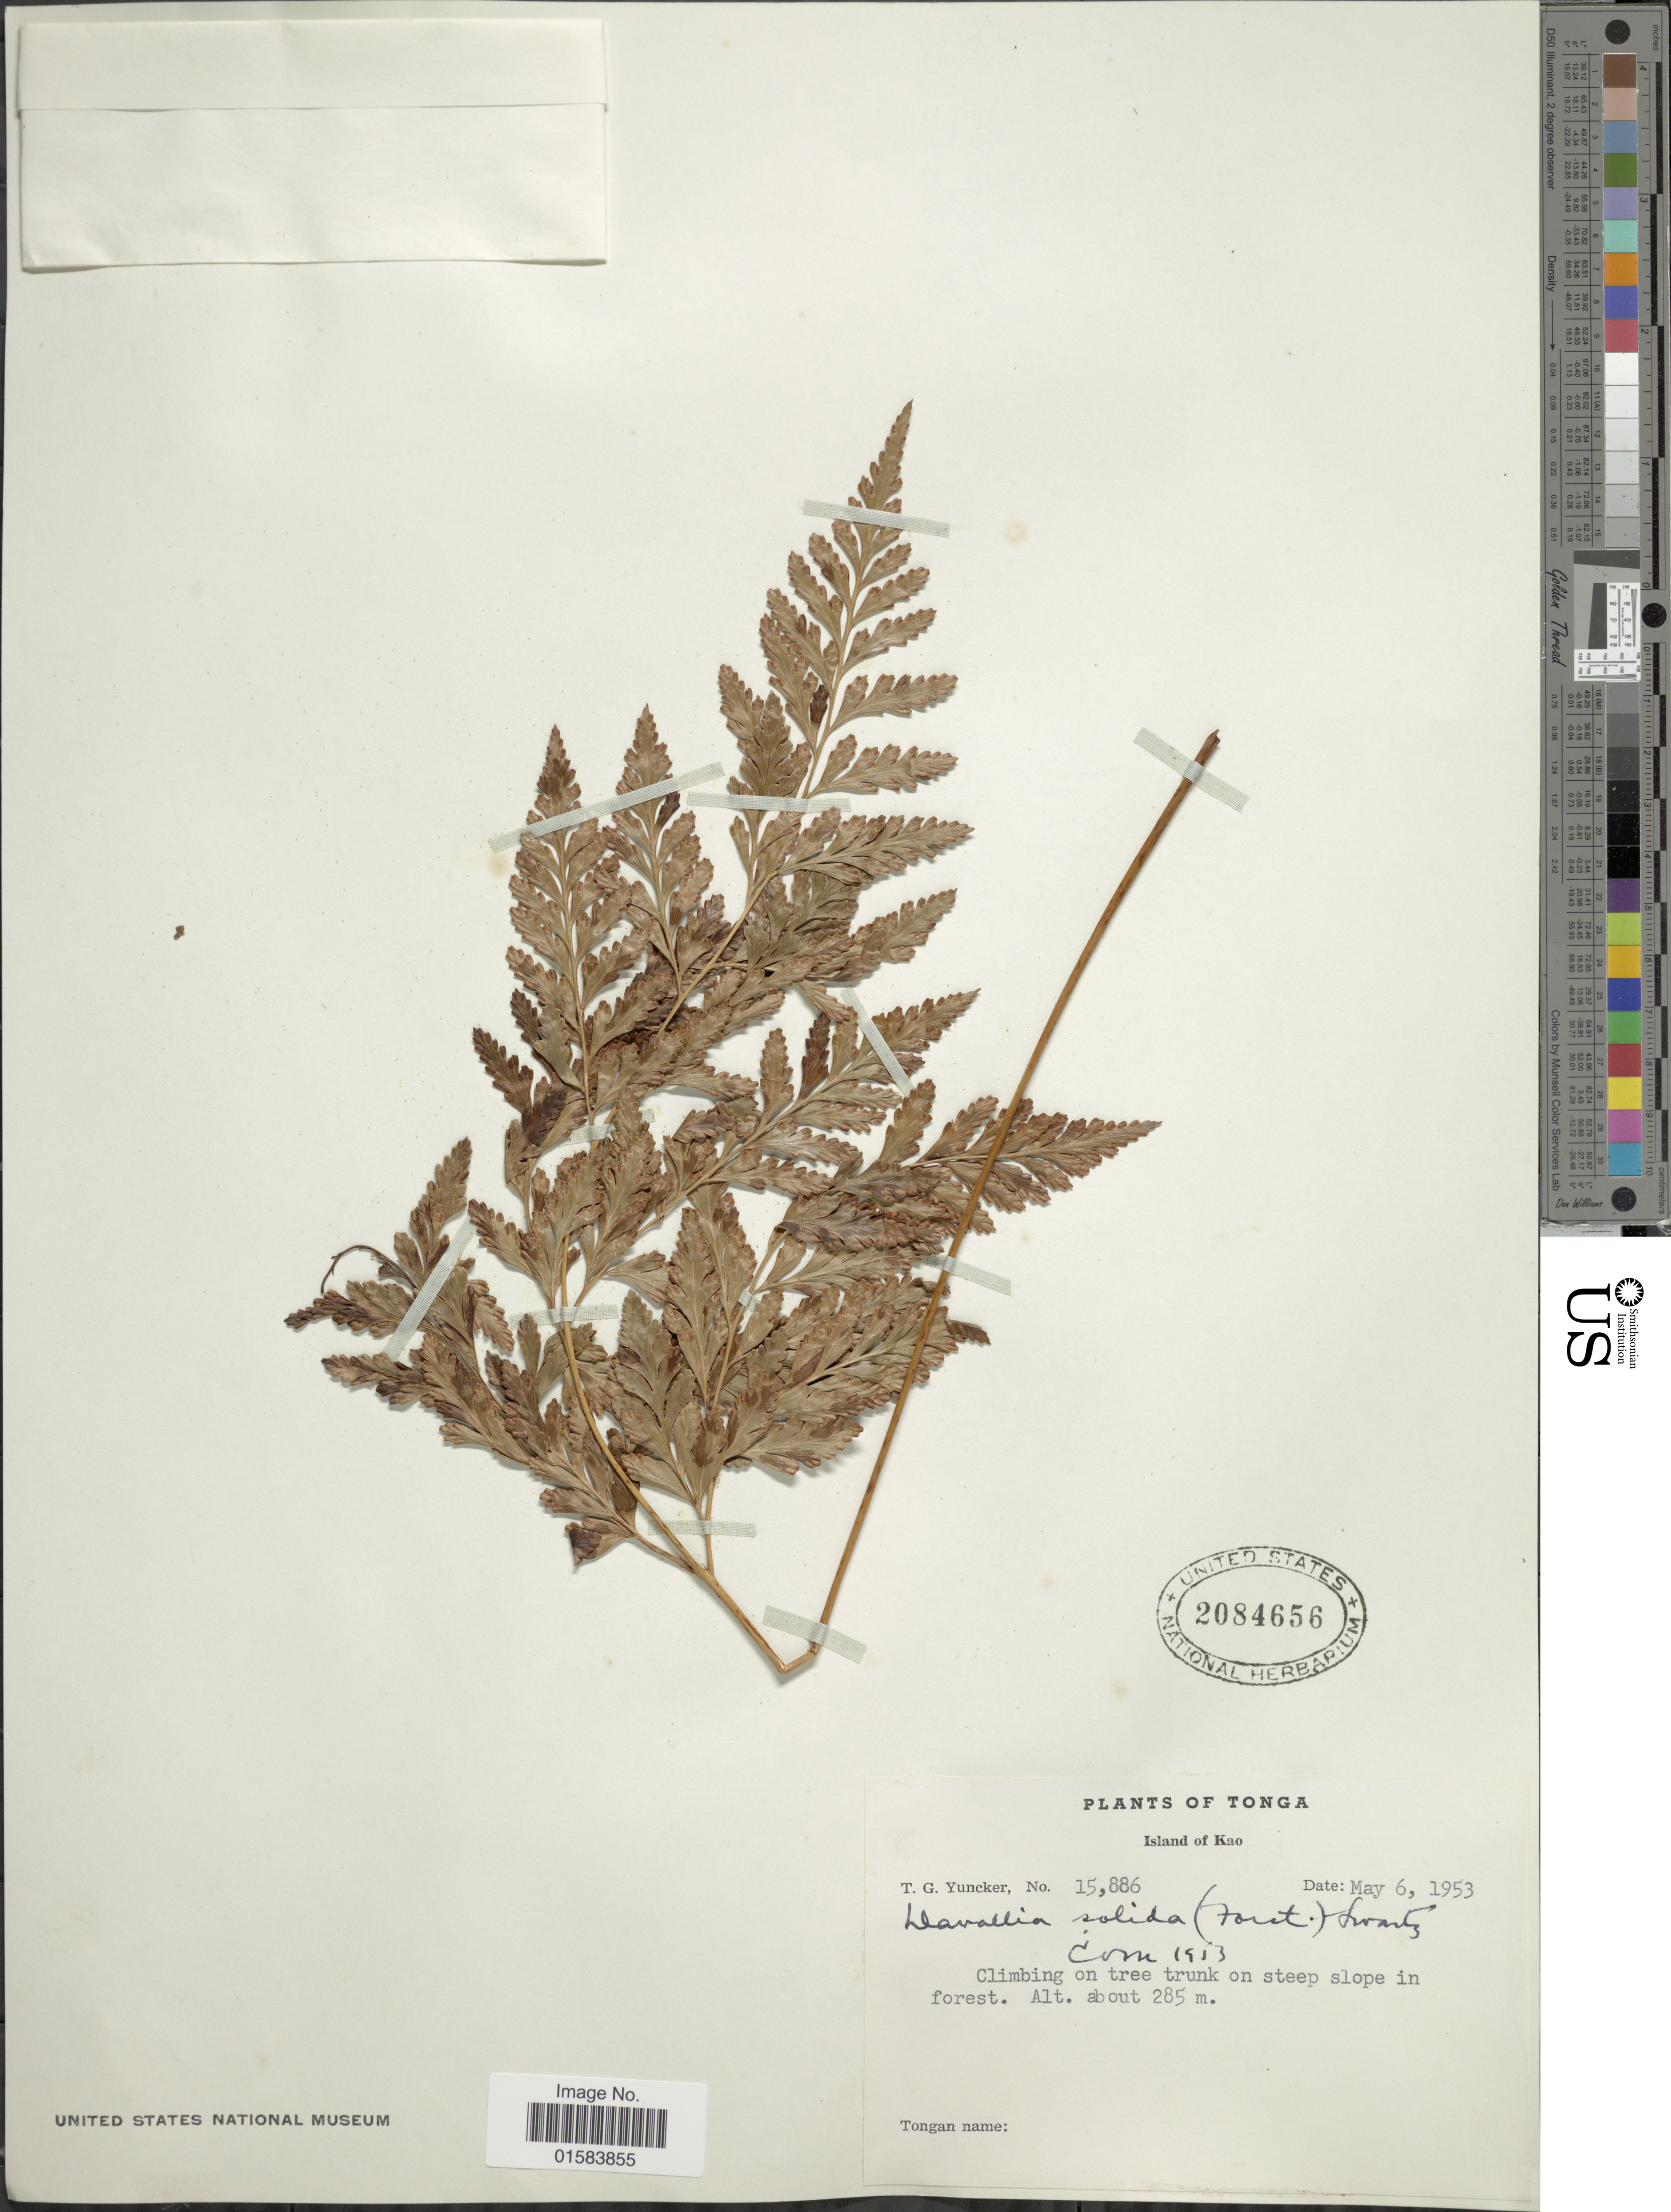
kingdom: Plantae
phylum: Tracheophyta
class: Polypodiopsida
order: Polypodiales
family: Davalliaceae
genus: Davallia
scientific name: Davallia solida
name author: (G. Forst.) Sw.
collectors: T. G. Yuncker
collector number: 15886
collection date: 1953-05-06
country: Tonga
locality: Island of Kao, Climbing on tree trunk on steep slope in forest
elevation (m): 285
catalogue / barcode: US 2084656